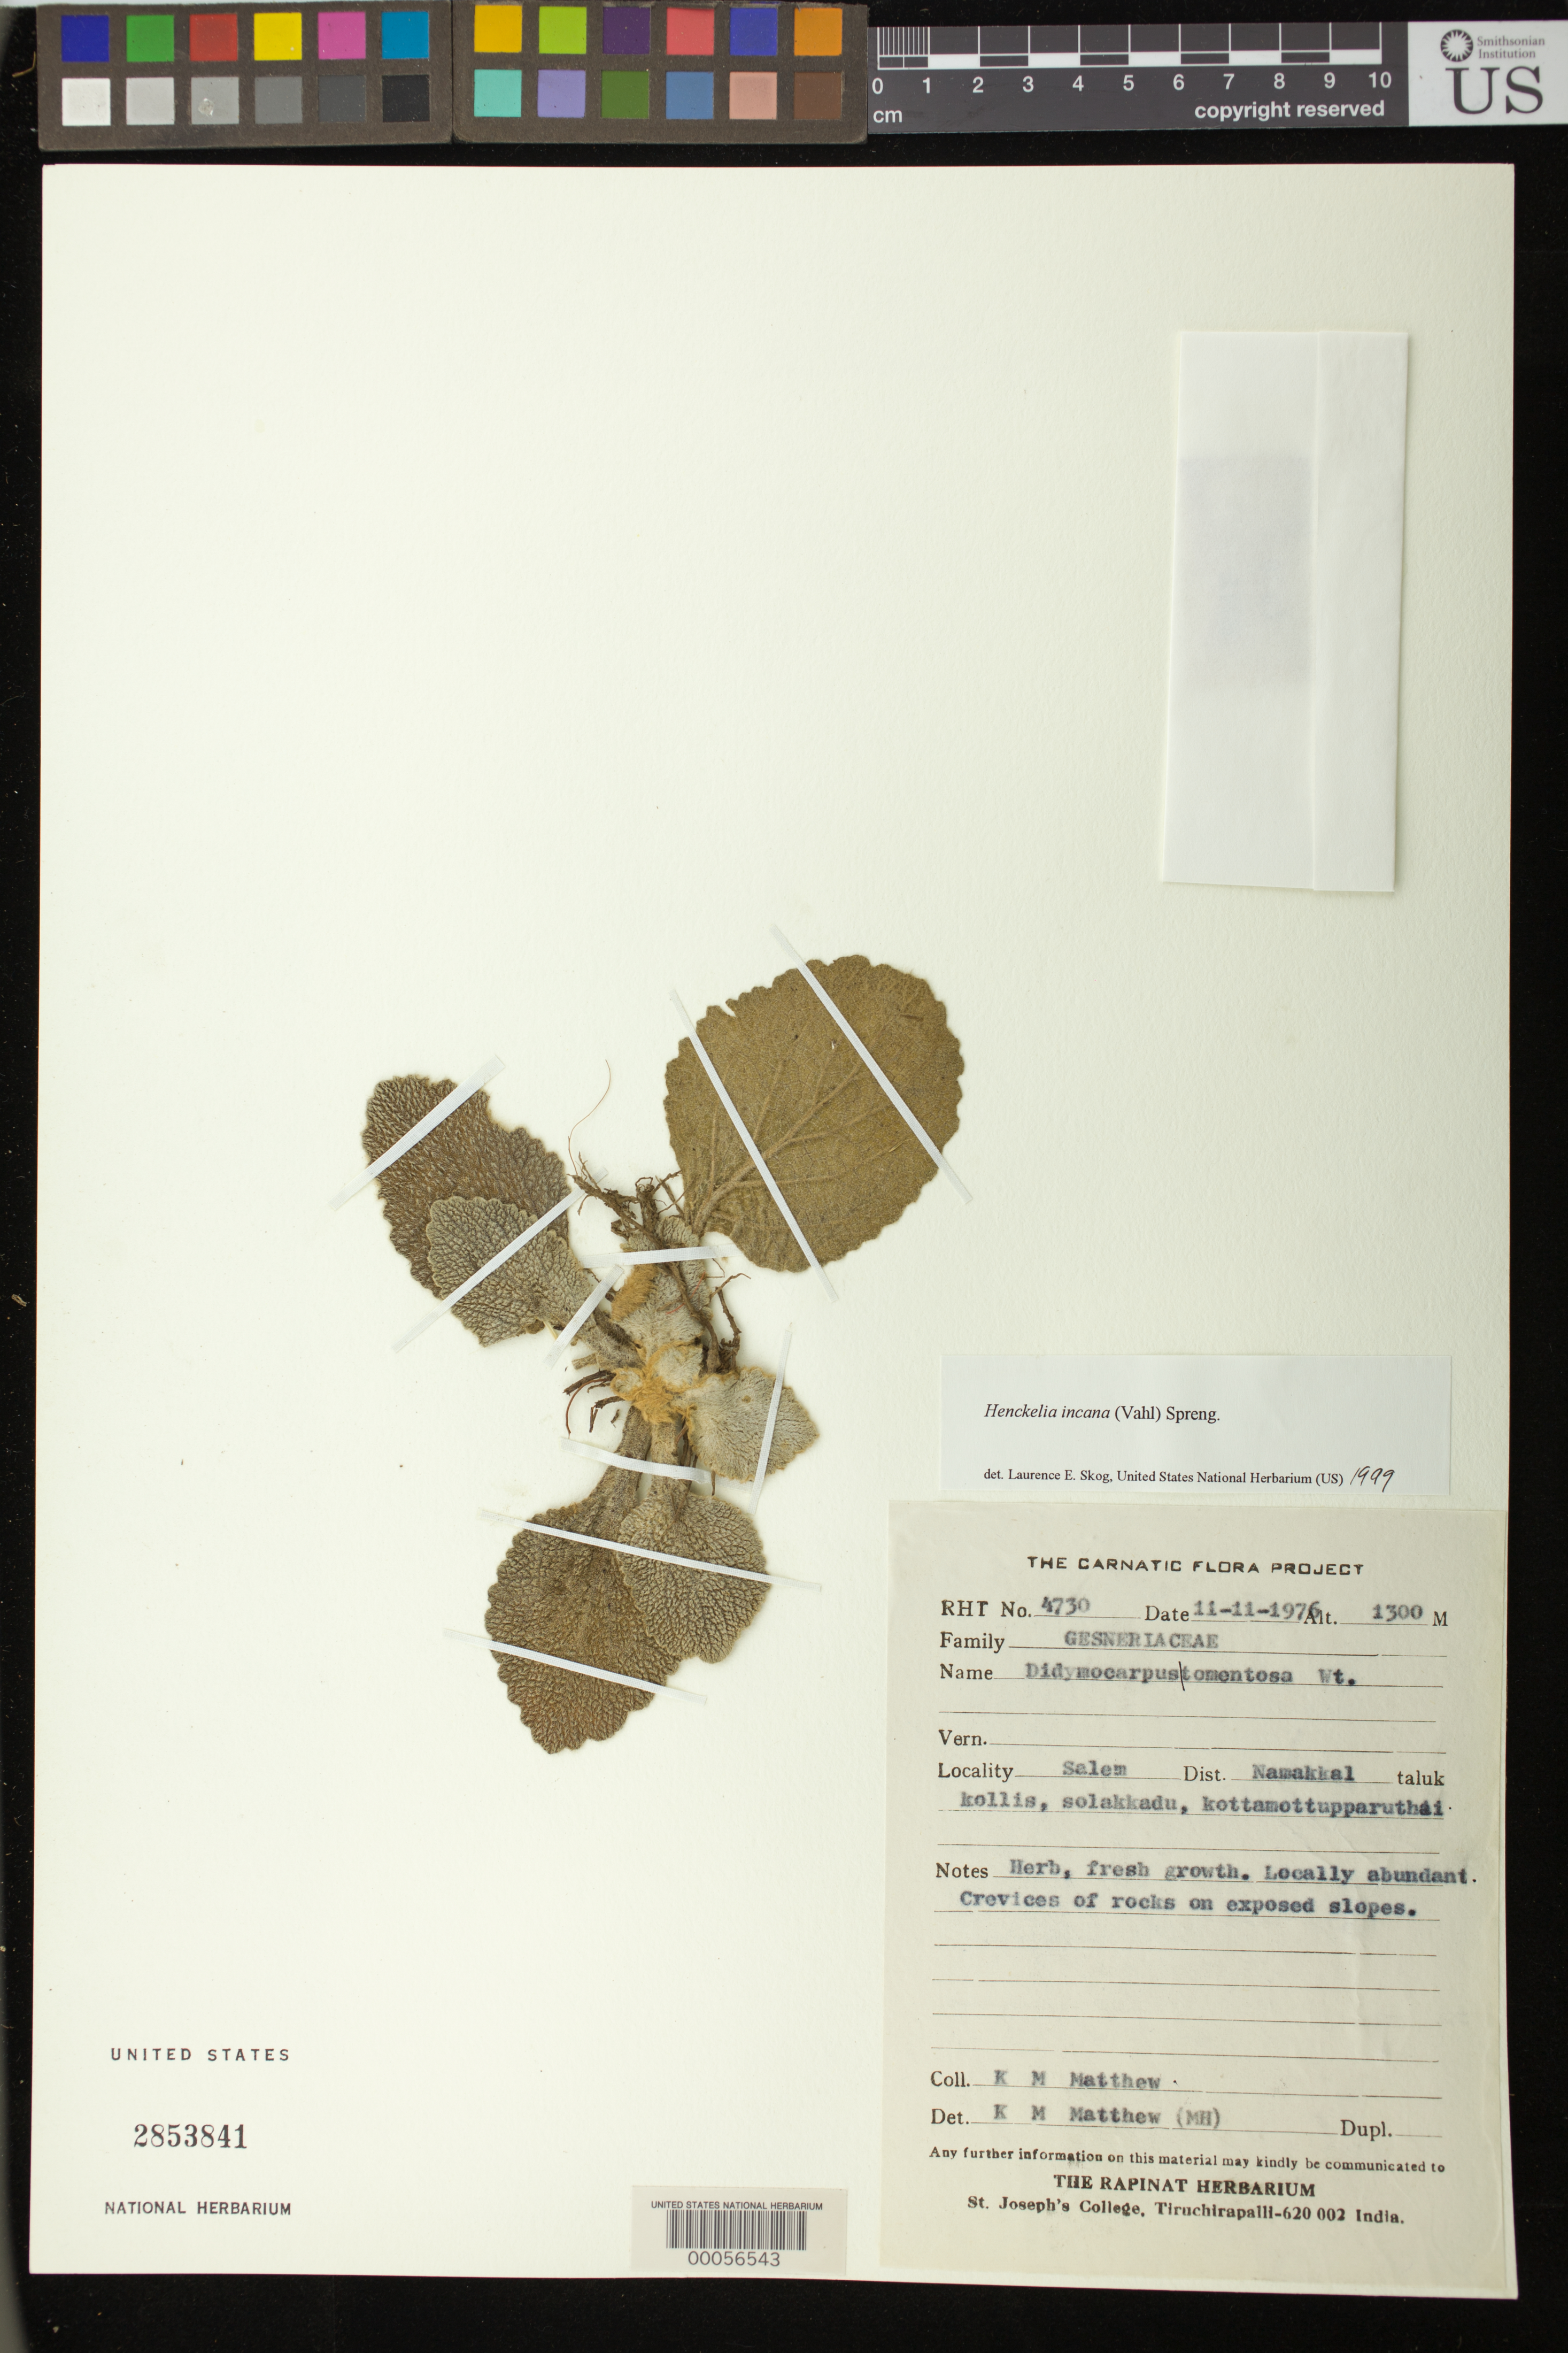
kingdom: Plantae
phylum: Tracheophyta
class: Magnoliopsida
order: Lamiales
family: Gesneriaceae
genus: Henckelia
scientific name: Henckelia incana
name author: (Vahl) Spreng.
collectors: K. M. Matthew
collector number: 4730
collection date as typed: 11 Nov 1976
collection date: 1976-11-11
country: India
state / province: Tamil Nadu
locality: Salem, kollis, solakkadu, kottamottupparuthai. Namakkal.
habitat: Crevices of rocks on exposed slopes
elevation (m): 1300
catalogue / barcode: US 2853841